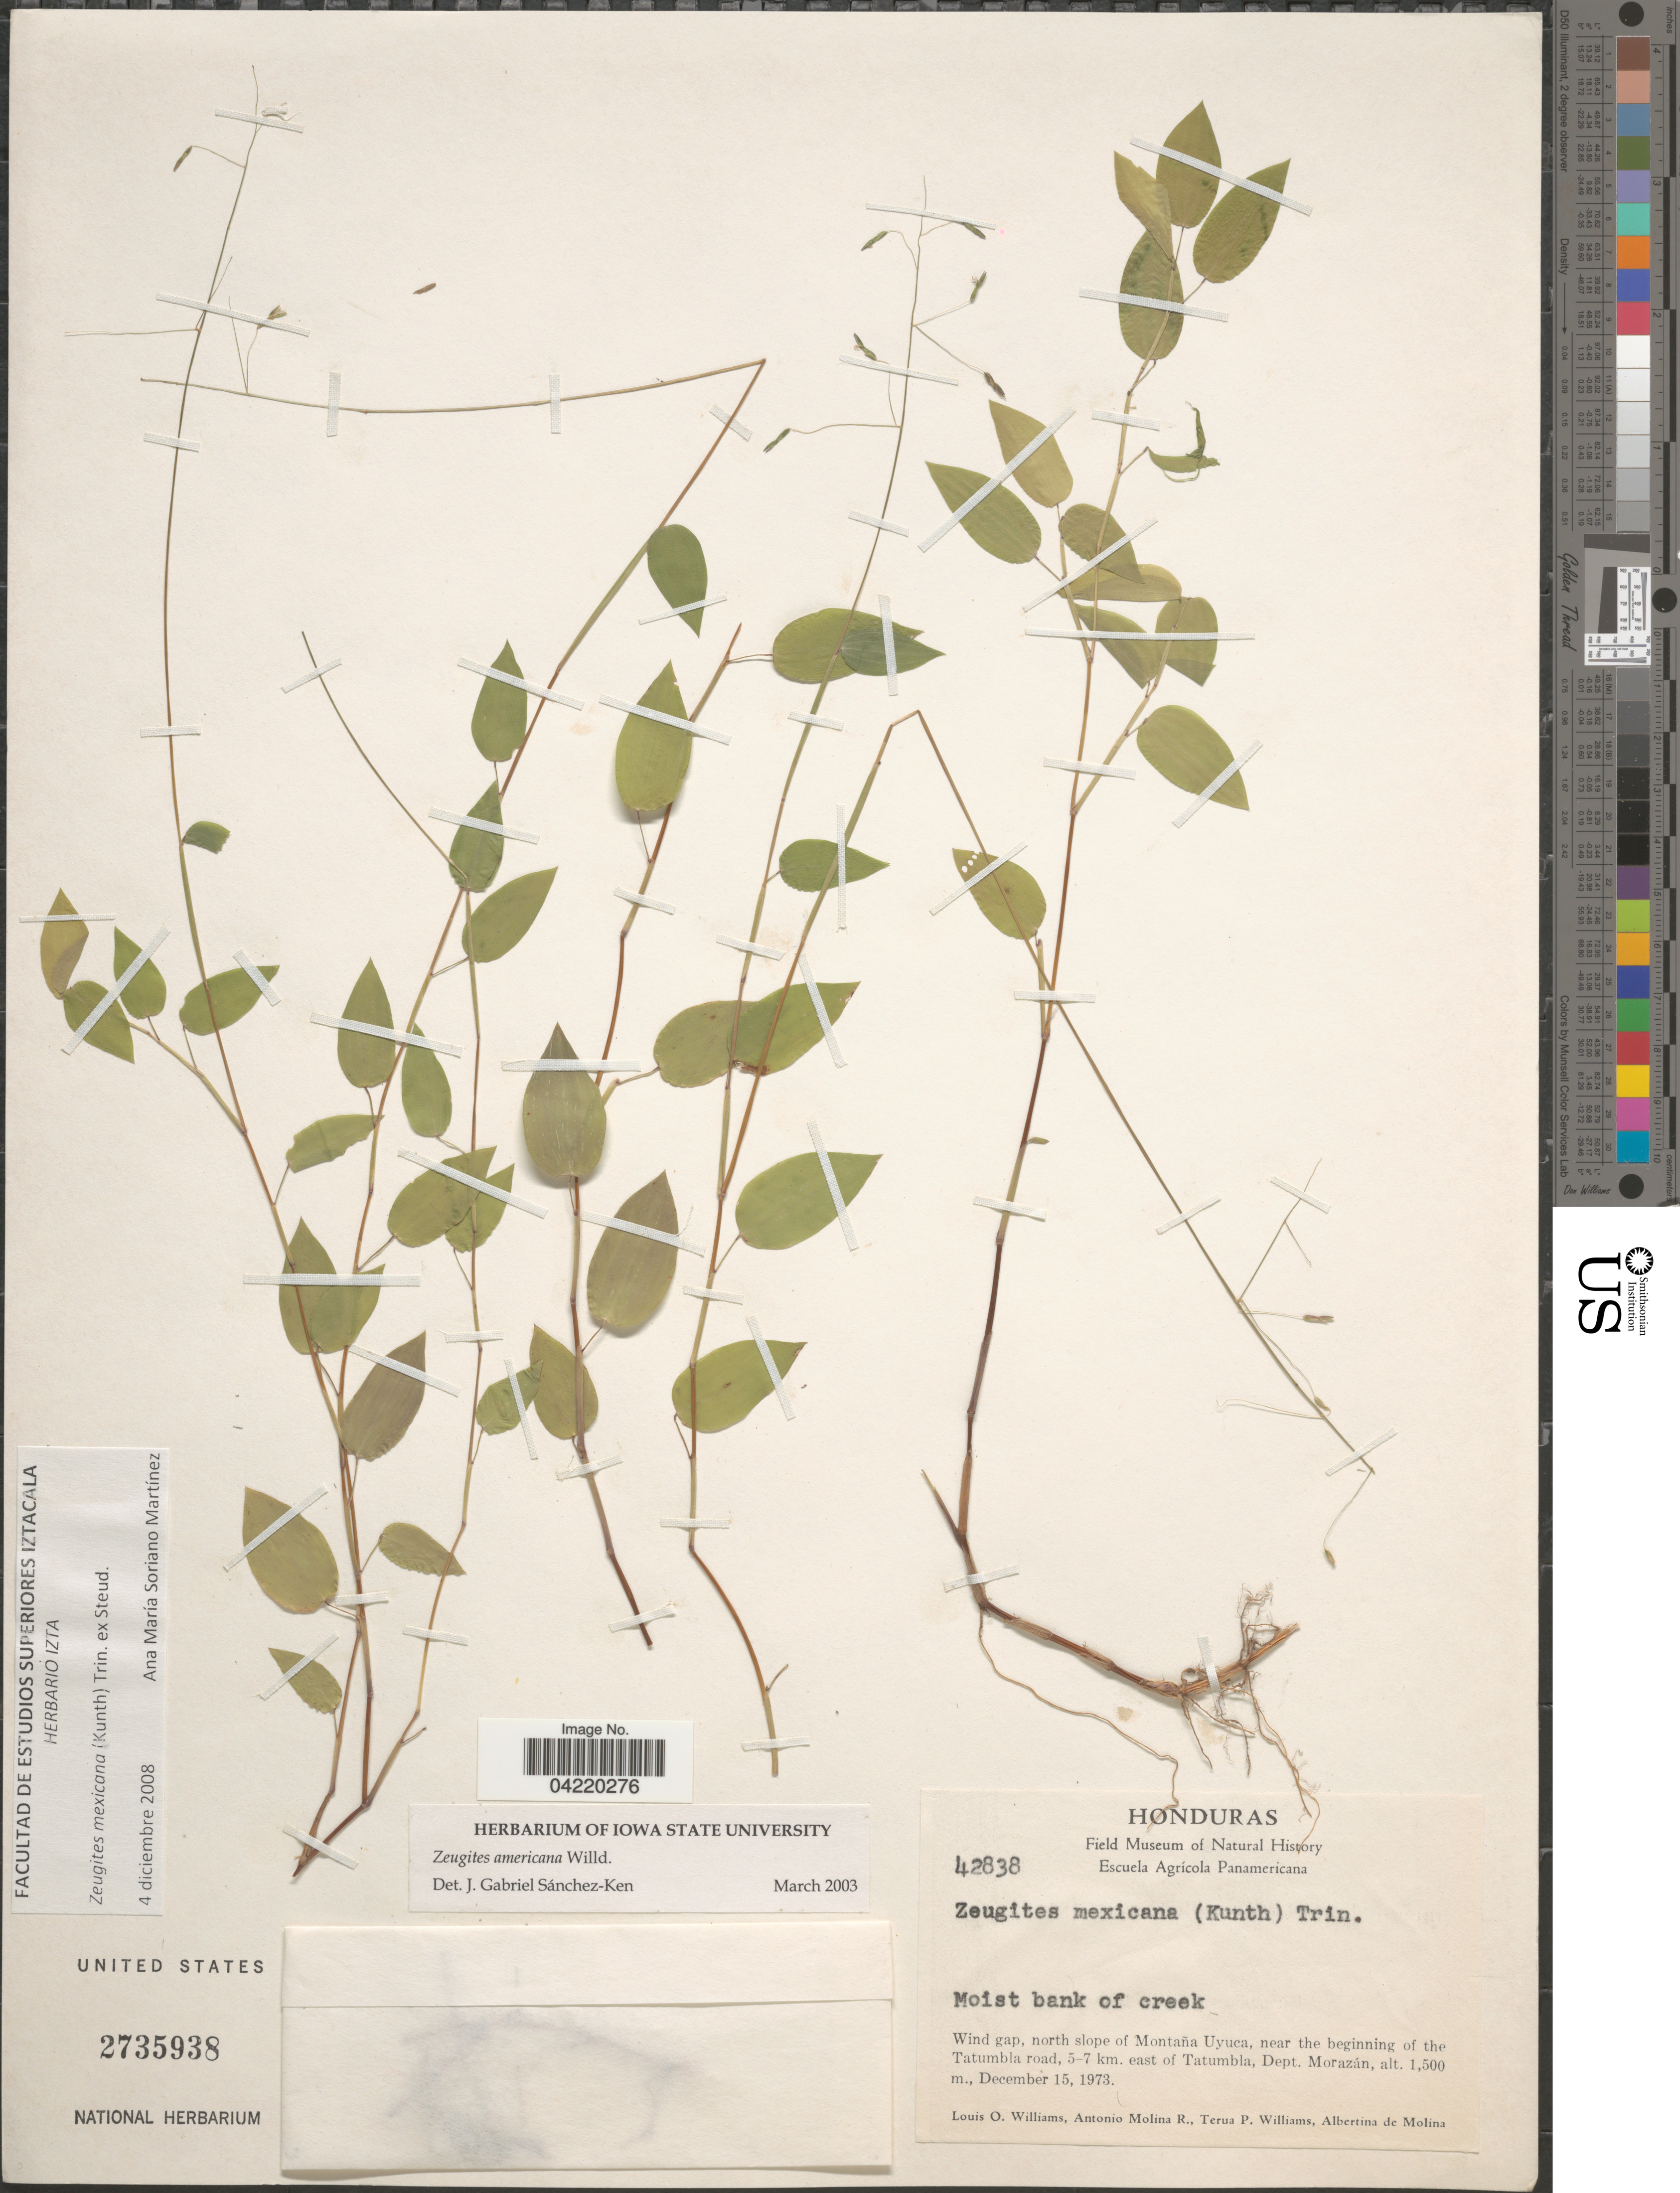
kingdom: Plantae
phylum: Tracheophyta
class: Liliopsida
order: Poales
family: Poaceae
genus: Zeugites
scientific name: Zeugites americanus var. mexicanus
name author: (Kunth) McVaugh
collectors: L. O. Williams, A. Molina R., T. Williams & A. R. Molina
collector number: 42838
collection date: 1973-12-15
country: Honduras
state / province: Fco. Morazán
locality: Moist bank of creek. Wind gap, north slope of Montaña Uyuca, near the beginning of the Tatumbla road, 5-7 km. east of Tatumbla, Dept. Morazán.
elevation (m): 1500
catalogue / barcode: US 2735938